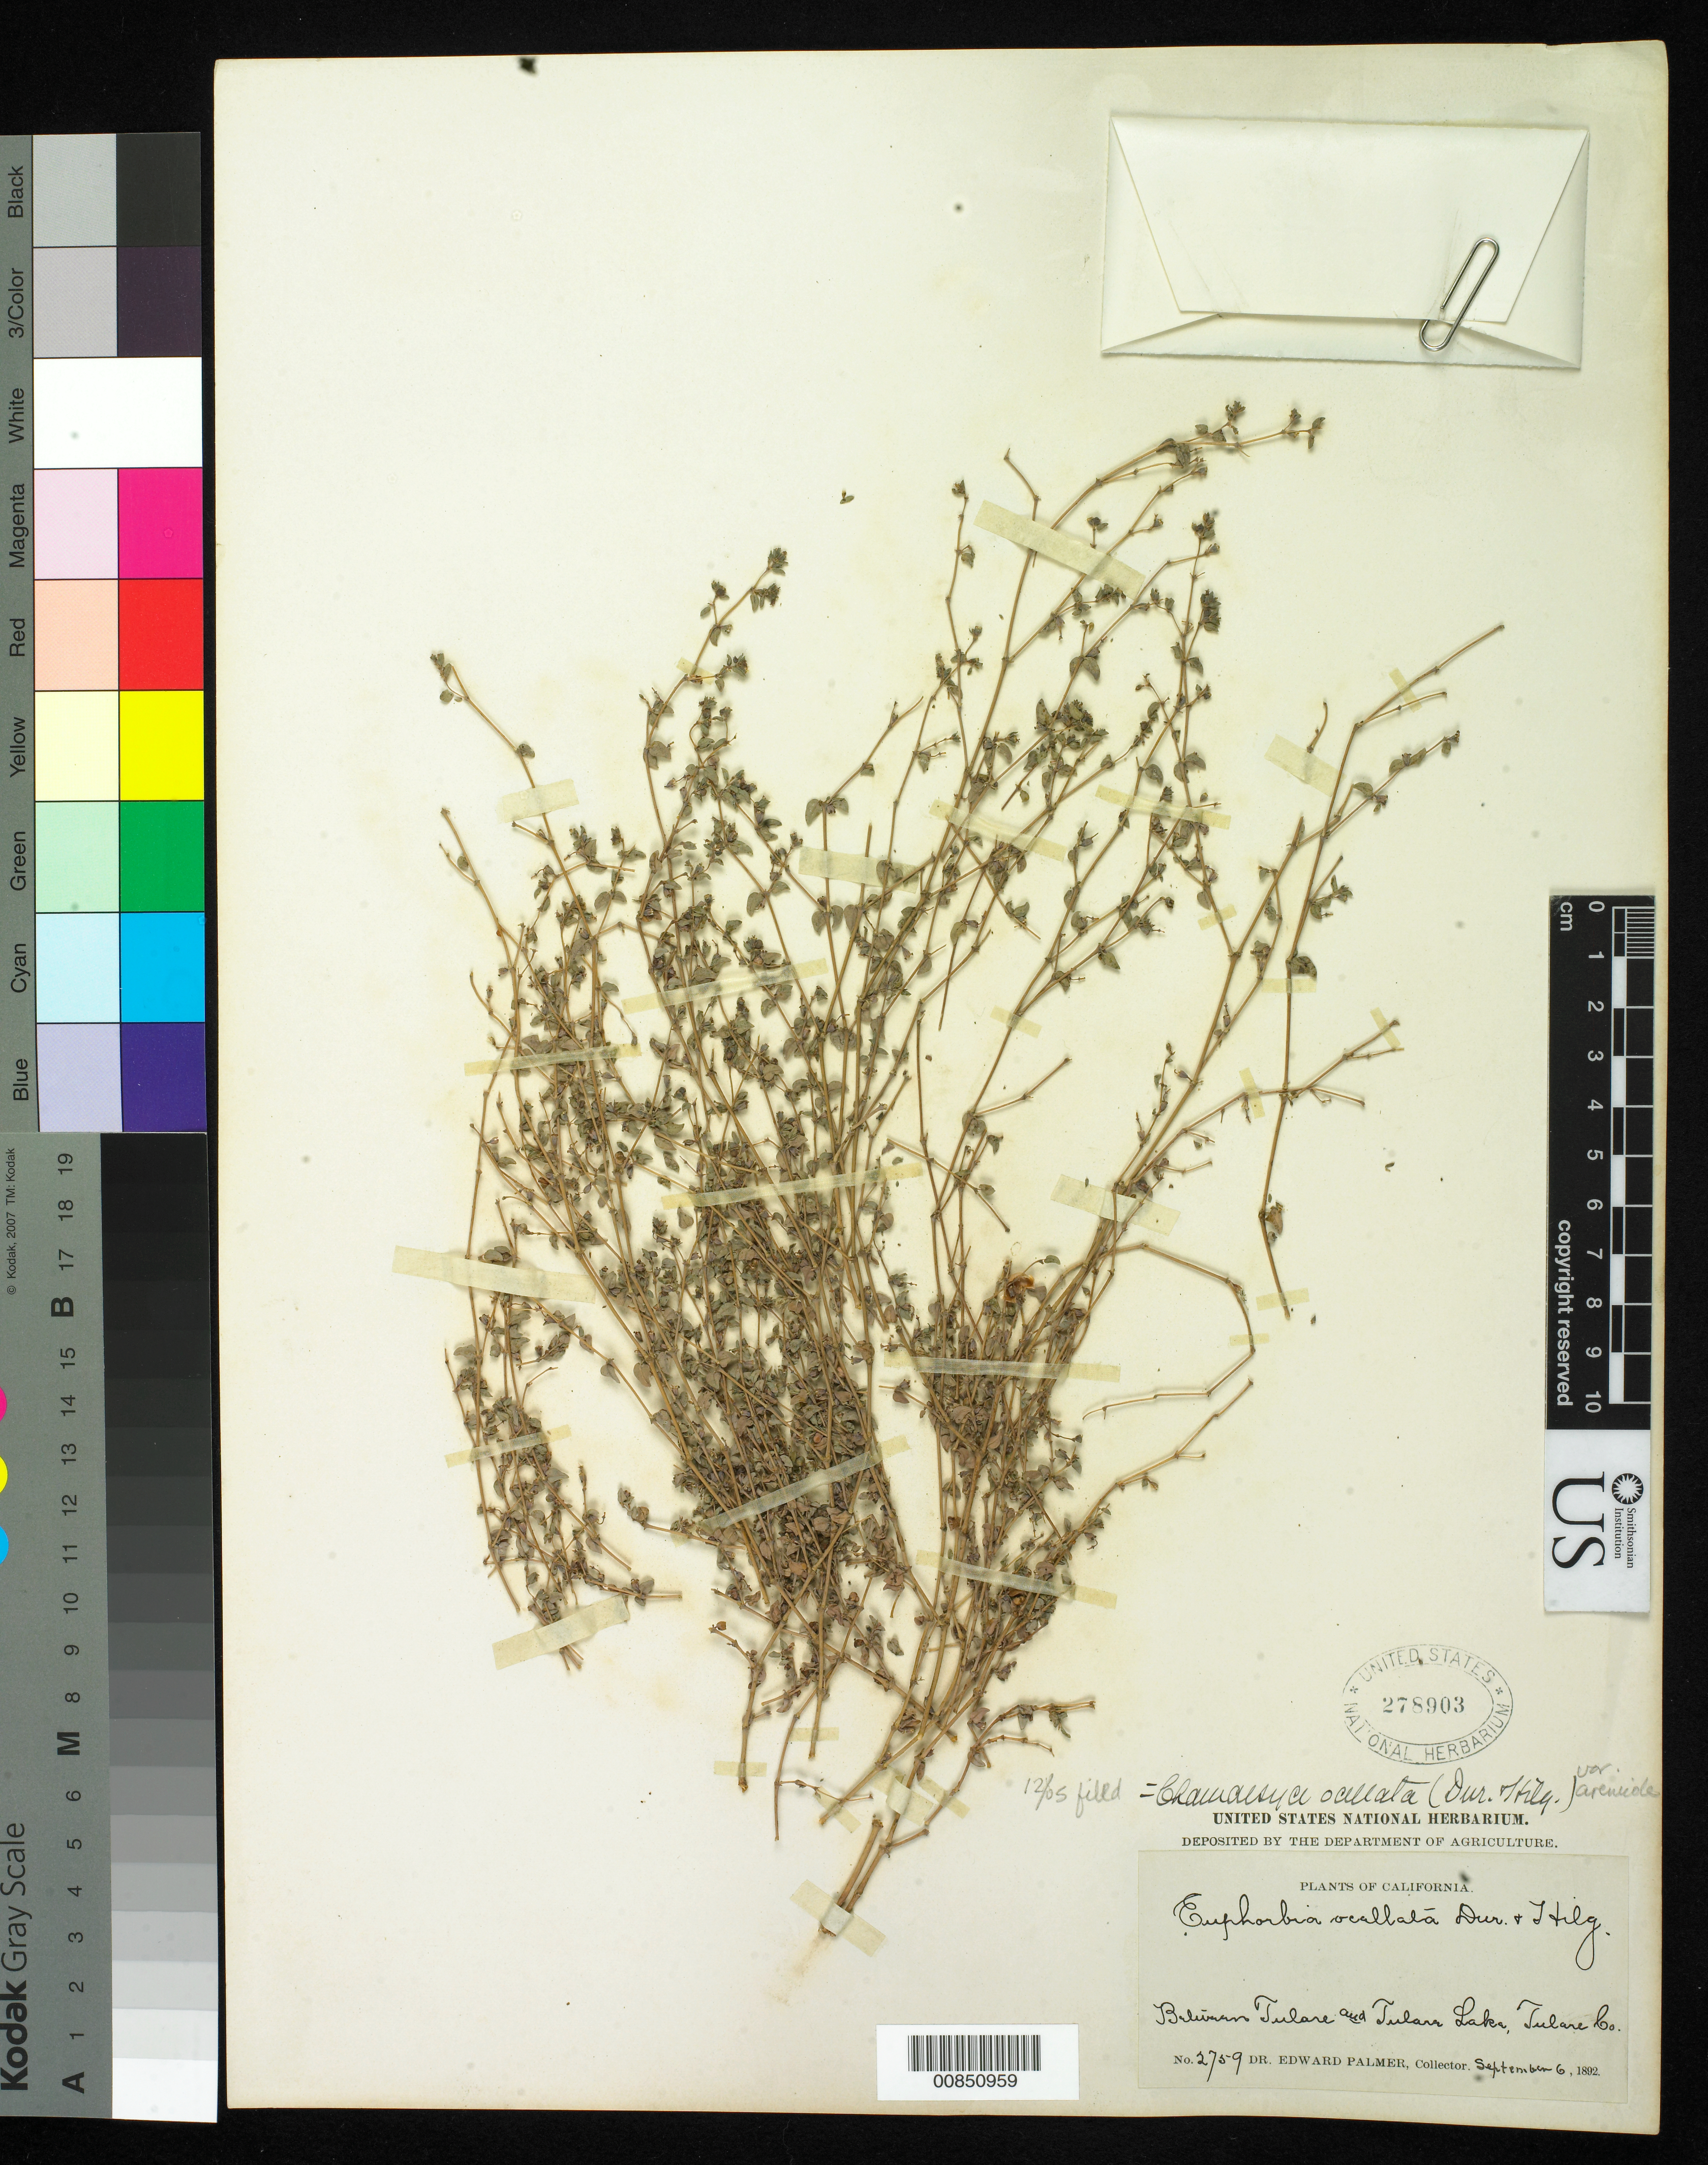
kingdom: Plantae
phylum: Tracheophyta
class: Magnoliopsida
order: Malpighiales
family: Euphorbiaceae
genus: Euphorbia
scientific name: Euphorbia ocellata subsp. arenicola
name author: (Parish) Oudejans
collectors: E. Palmer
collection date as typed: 06 Sep 1892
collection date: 1892-09-06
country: United States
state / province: California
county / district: Tulare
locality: Between Tulare and Tulare Lake, Tulare County, California.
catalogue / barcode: US 278903